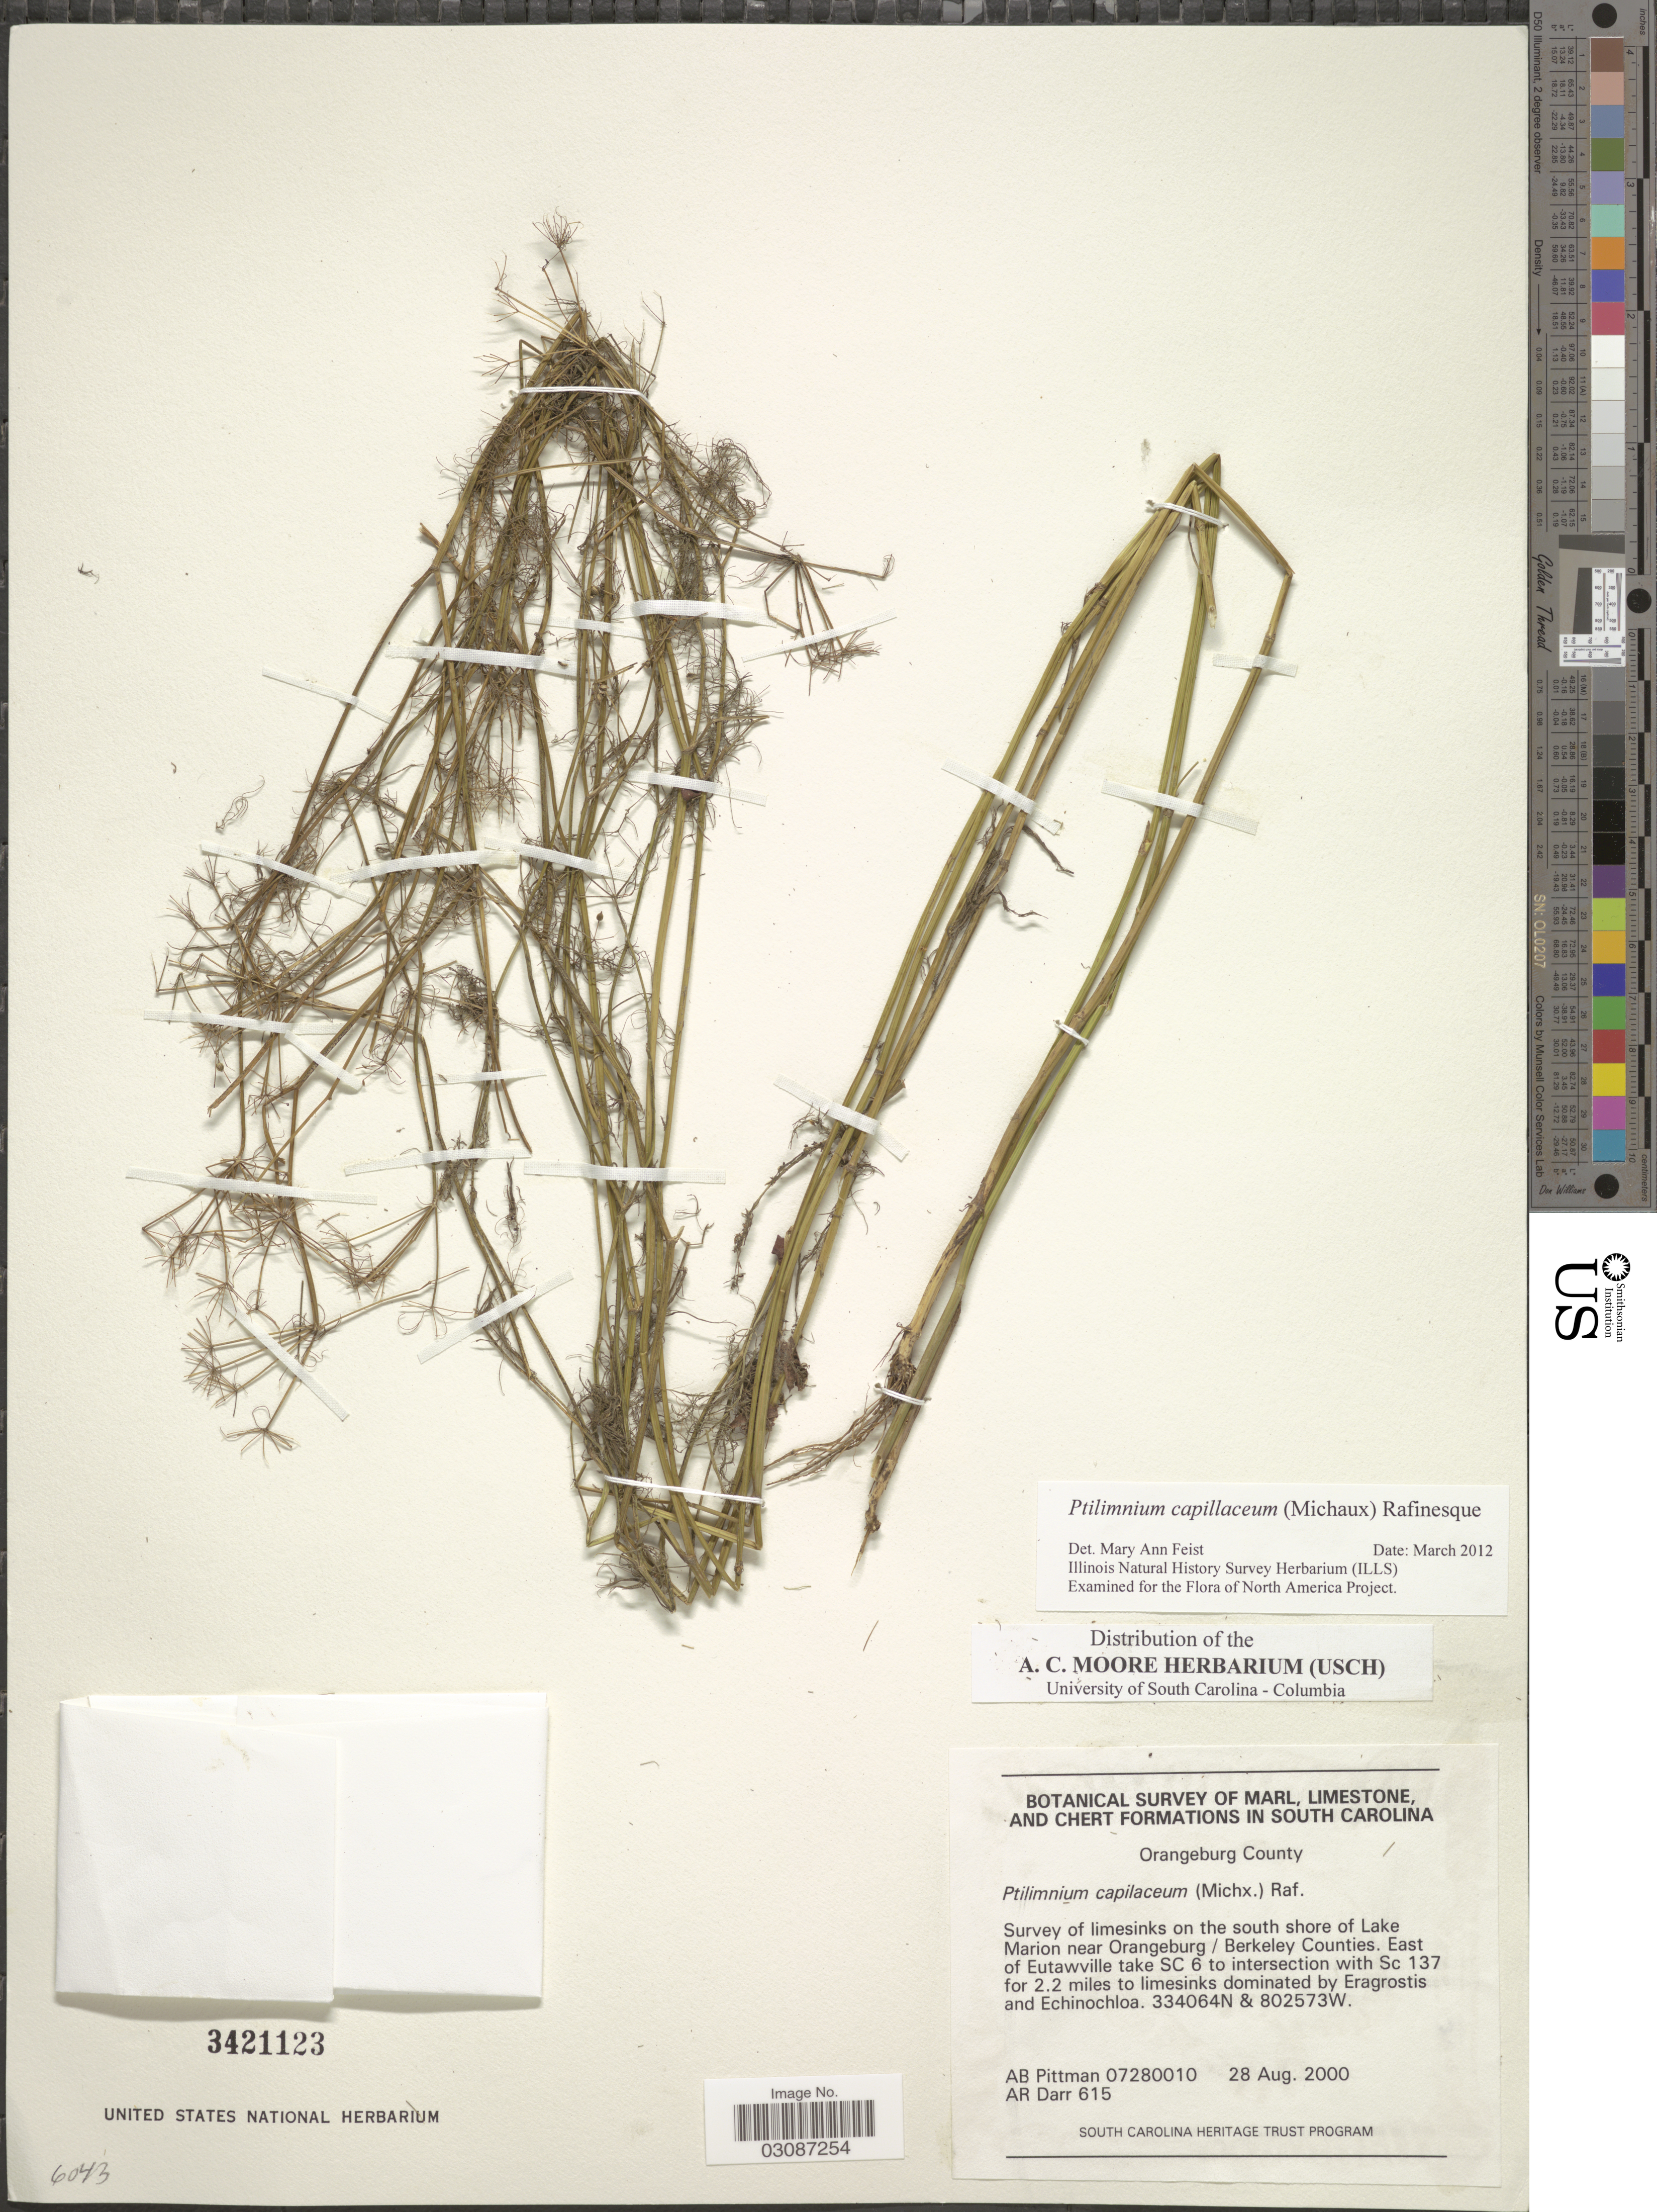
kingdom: Plantae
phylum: Tracheophyta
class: Magnoliopsida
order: Apiales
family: Apiaceae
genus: Ptilimnium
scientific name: Ptilimnium capillaceum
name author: (Michx.) Raf.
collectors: A. B. Pittman & A. Darr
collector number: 07280010/615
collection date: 2000-08-28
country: United States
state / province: South Carolina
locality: Orangeburg County. South shore of Lake Marion near Orangeburg / Berkeley Counties. East of Eutawville take SC 6 to intersection with Sc 137 for 2.2 miles to limesinks.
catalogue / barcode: US 3421123